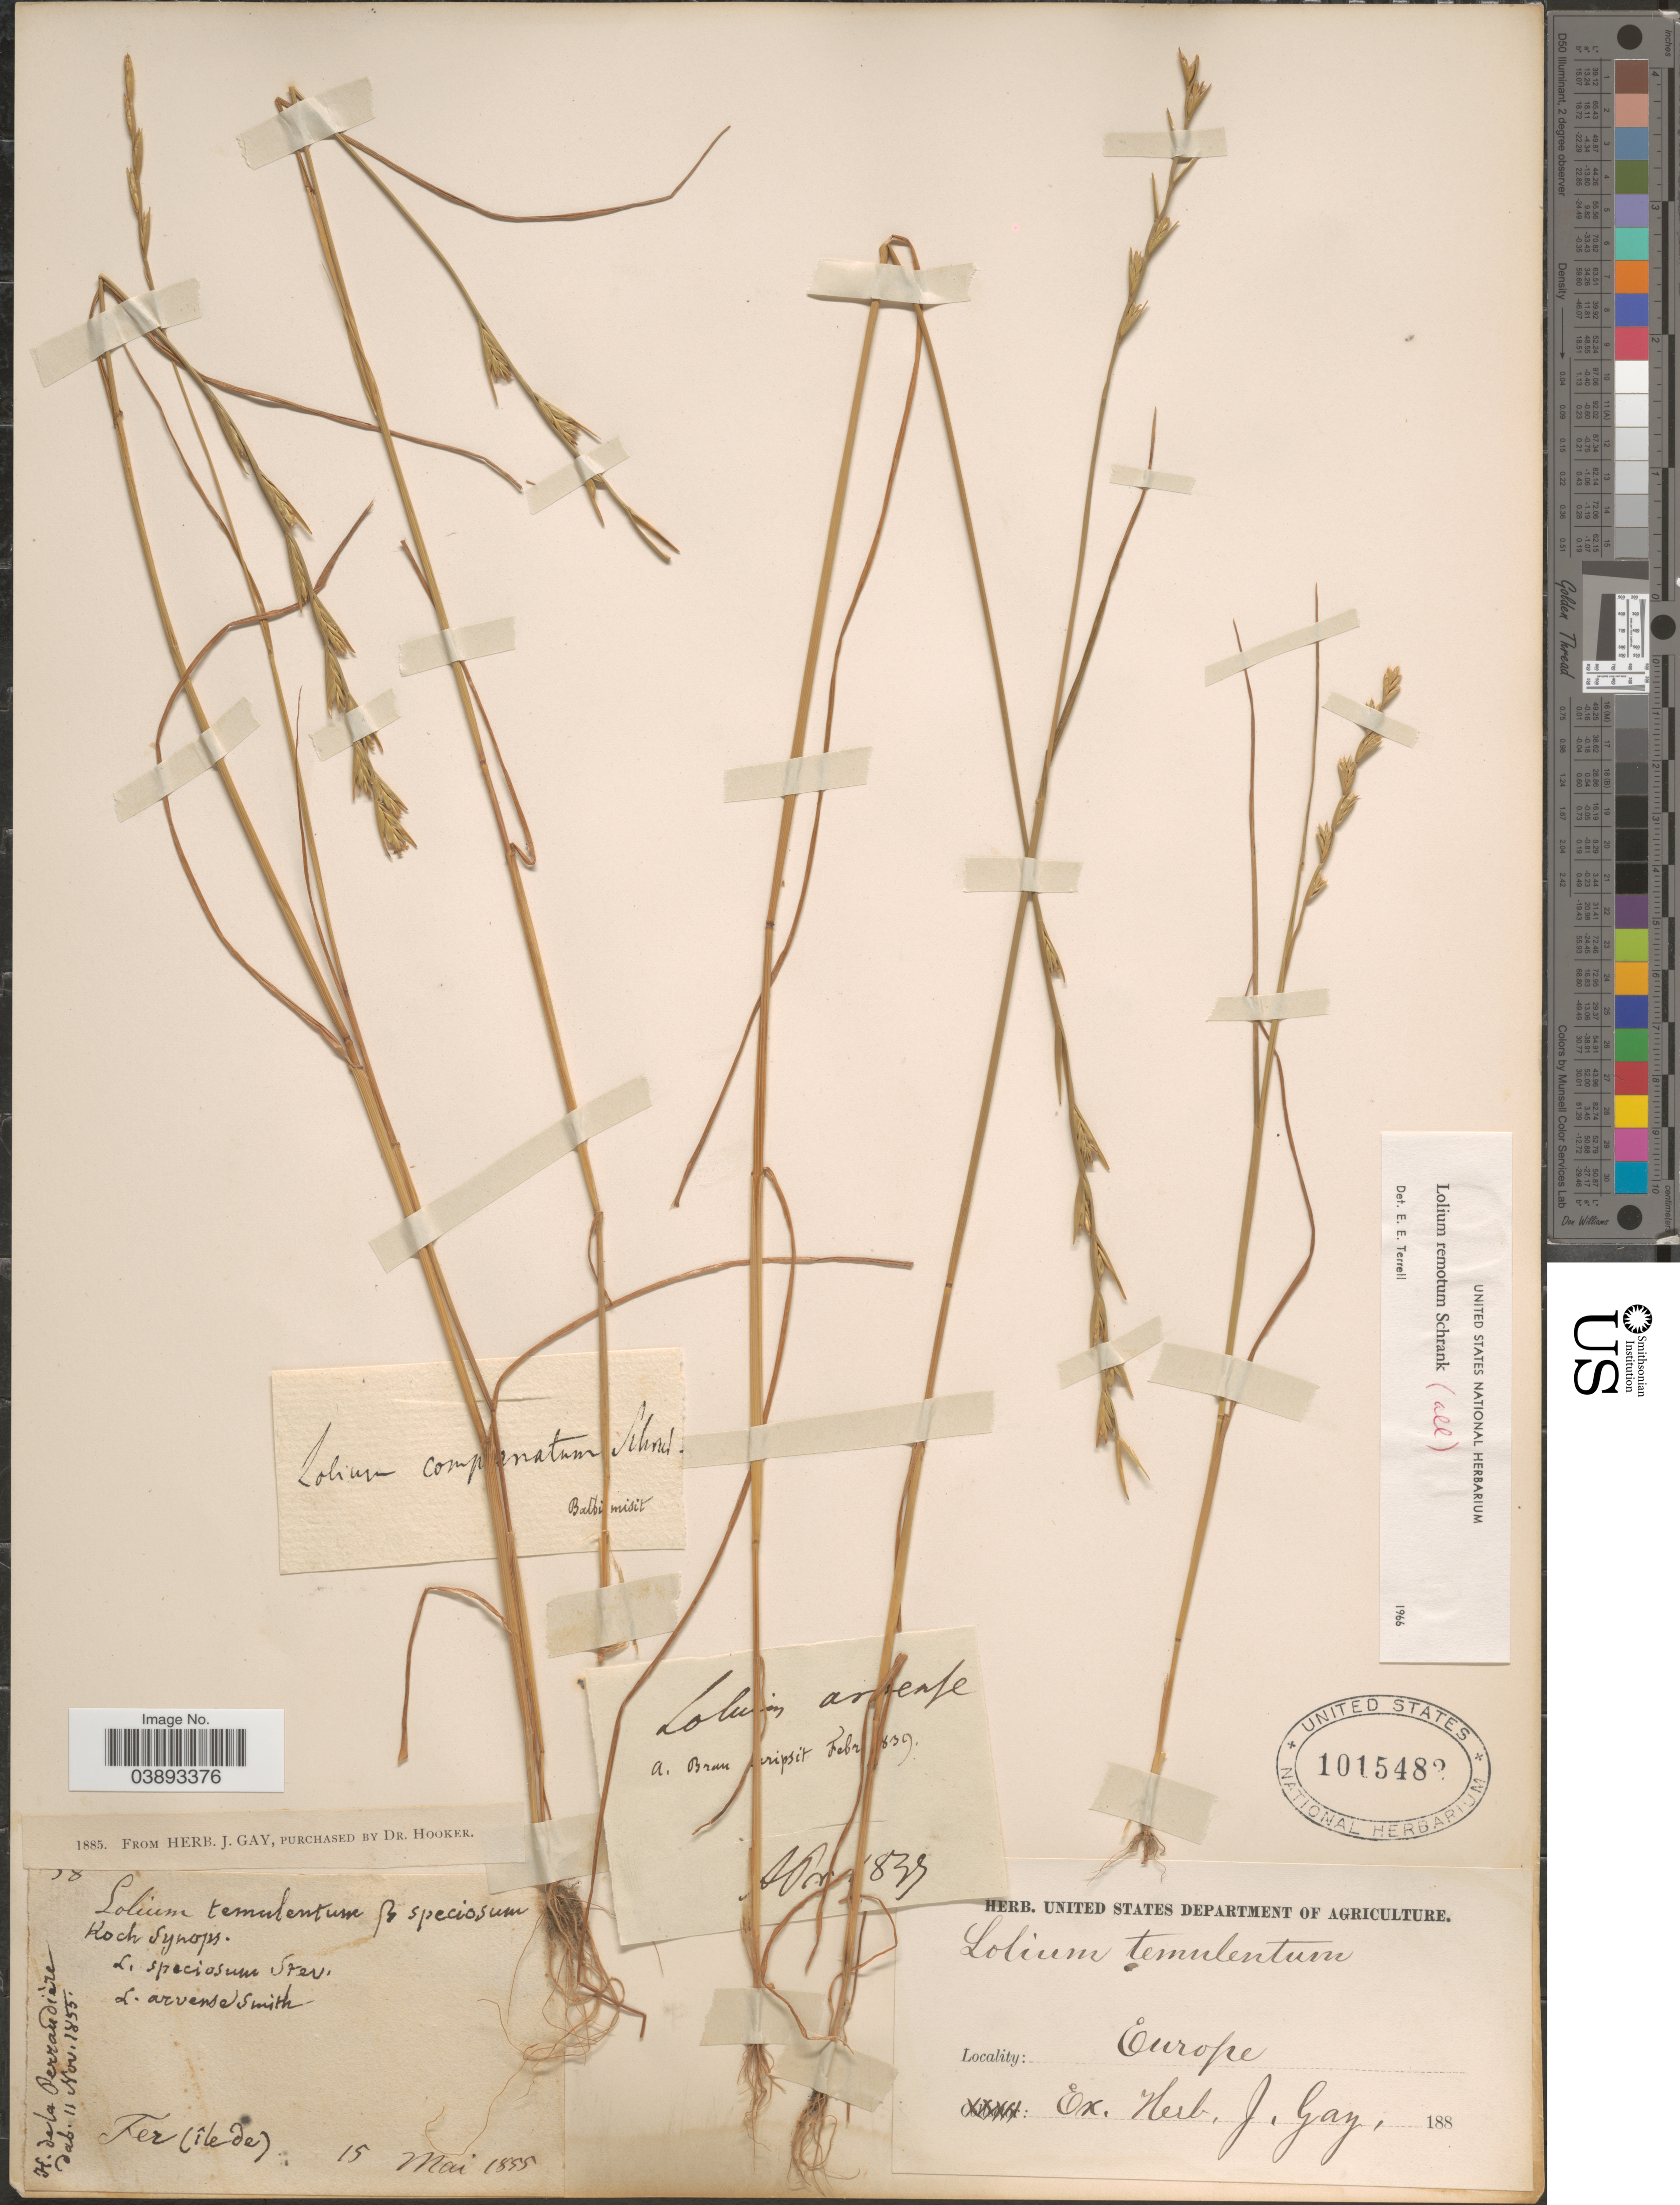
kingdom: Plantae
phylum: Tracheophyta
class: Liliopsida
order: Poales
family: Poaceae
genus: Lolium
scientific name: Lolium remotum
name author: Schrank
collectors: H. de la Perraudière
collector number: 58*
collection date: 1855-05-15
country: Spain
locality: Fer (île de). Europe.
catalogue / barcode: US 1015482